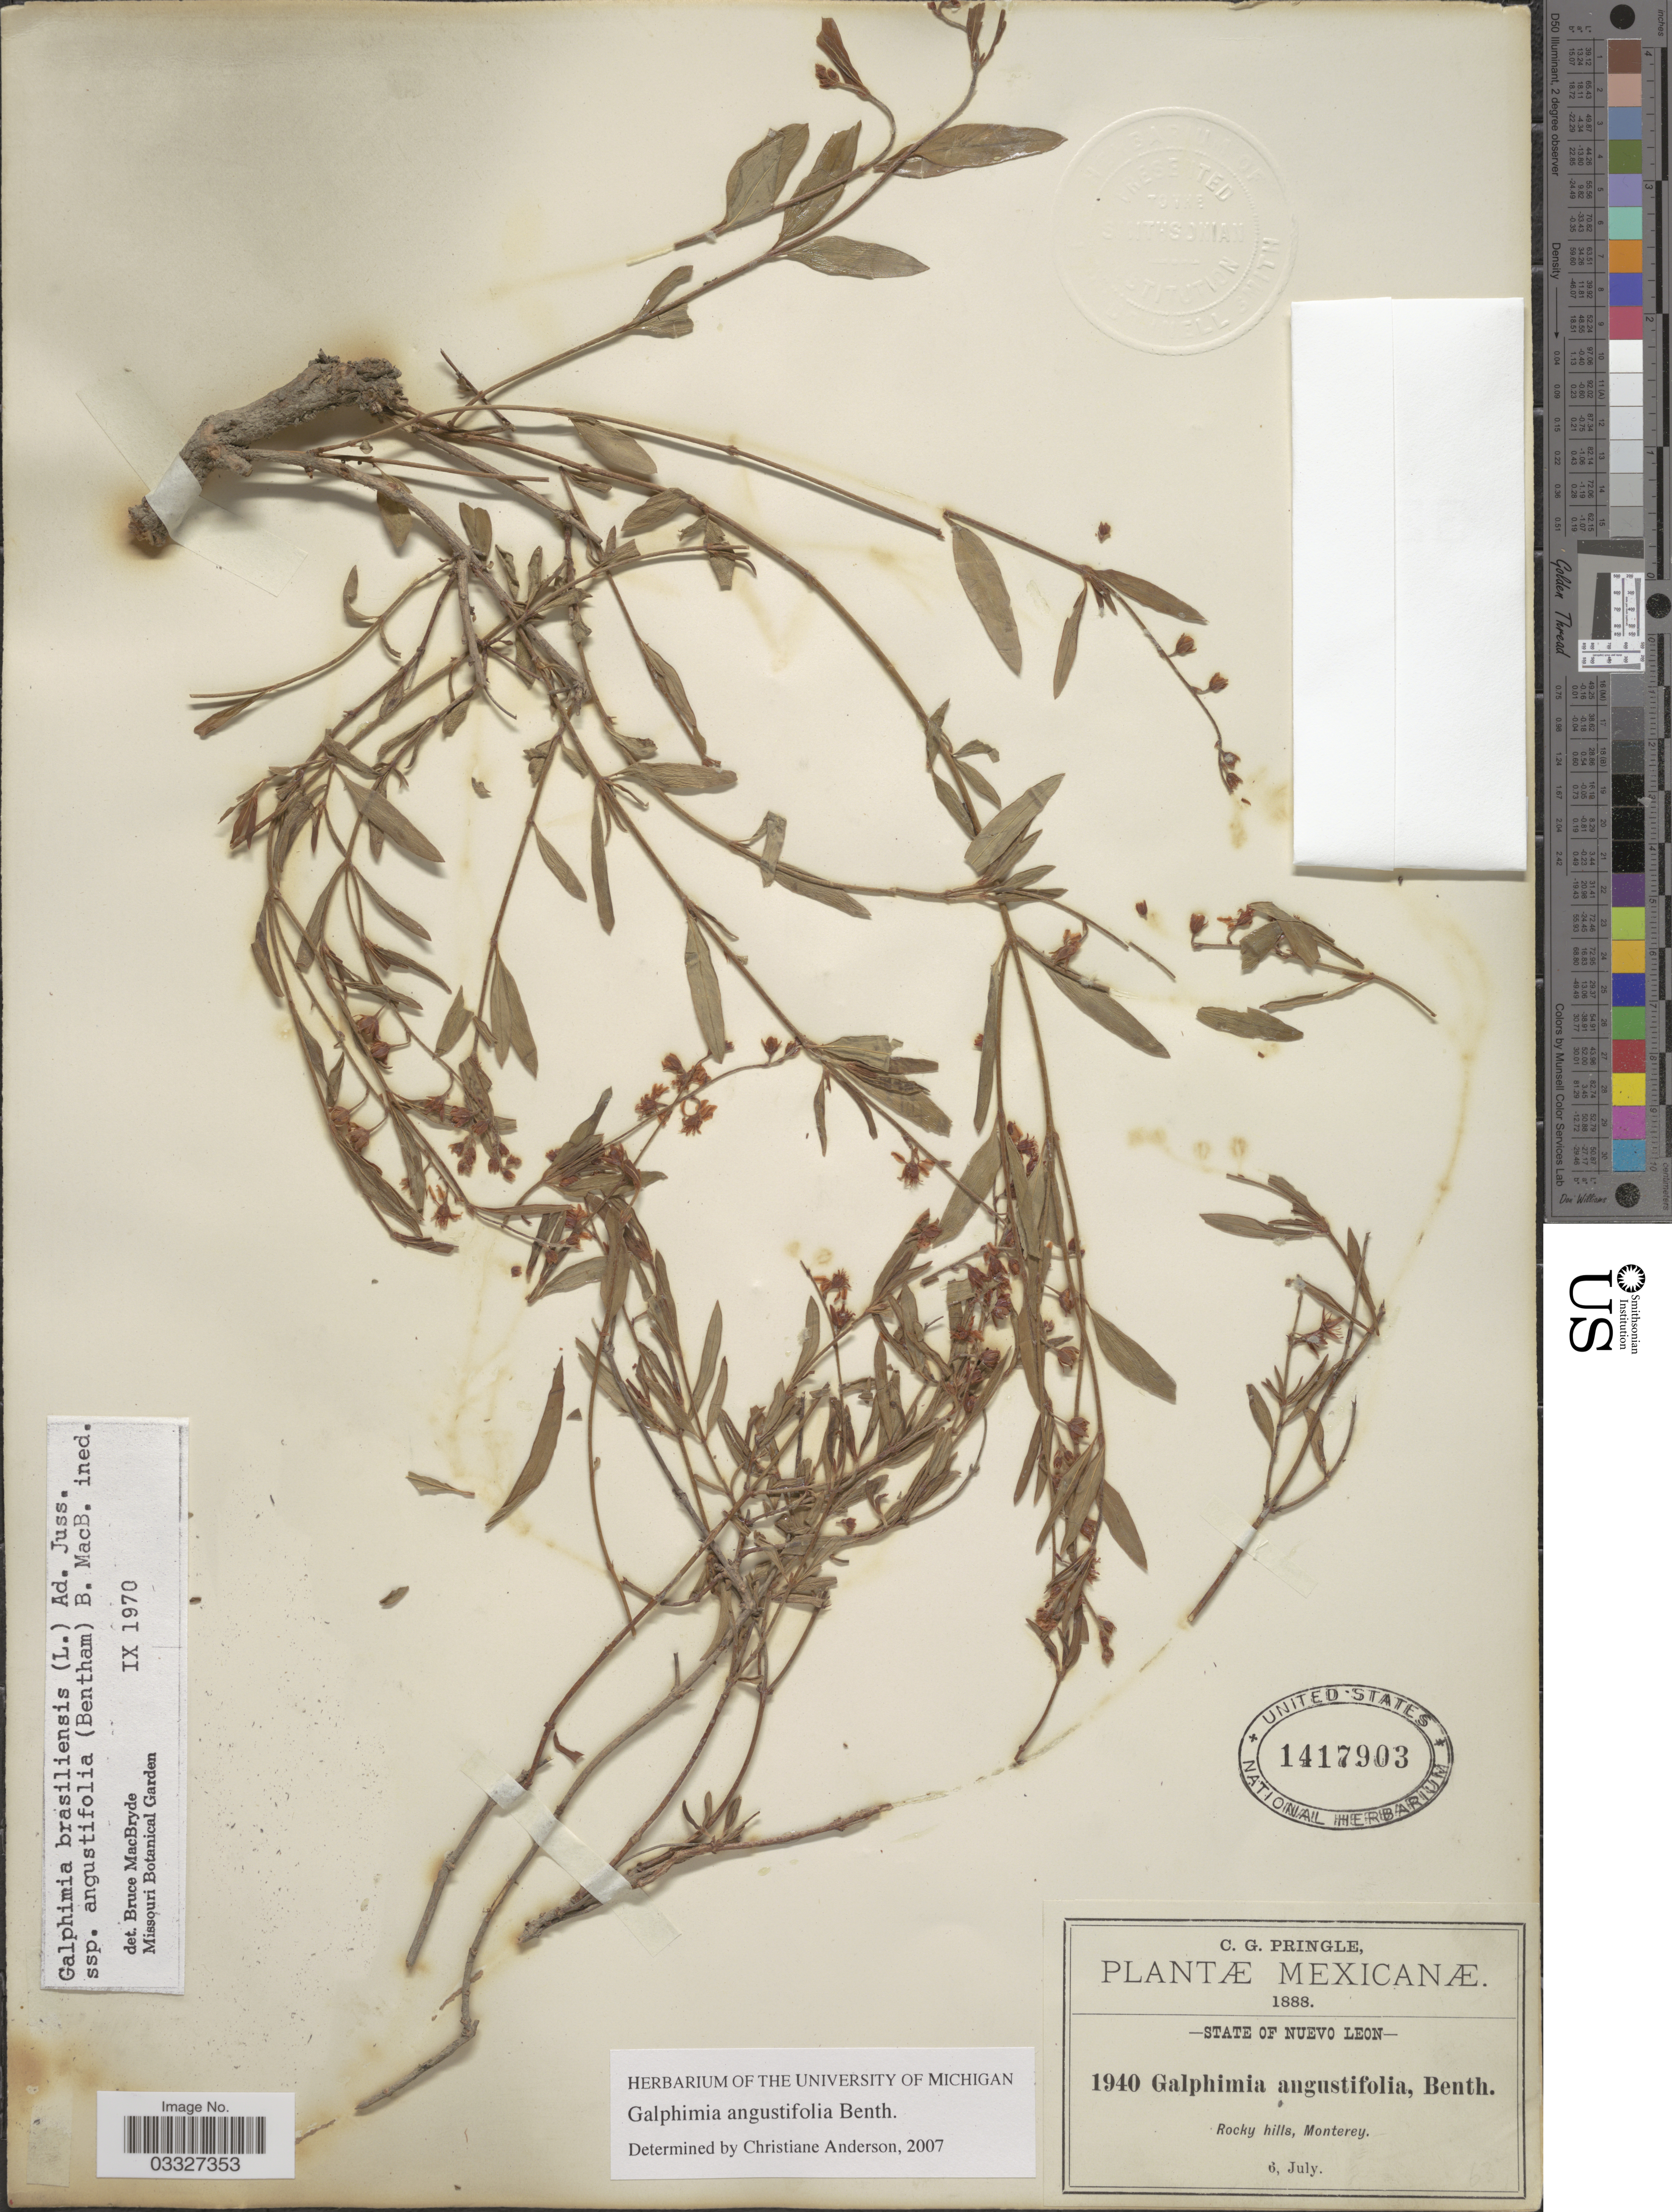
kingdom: Plantae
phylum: Tracheophyta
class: Magnoliopsida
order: Malpighiales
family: Malpighiaceae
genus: Galphimia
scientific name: Galphimia angustifolia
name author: Benth.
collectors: C. G. Pringle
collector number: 1940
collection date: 1888-07-06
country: Mexico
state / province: Nuevo León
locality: Rocky hills, Monterey.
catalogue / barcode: US 1417903